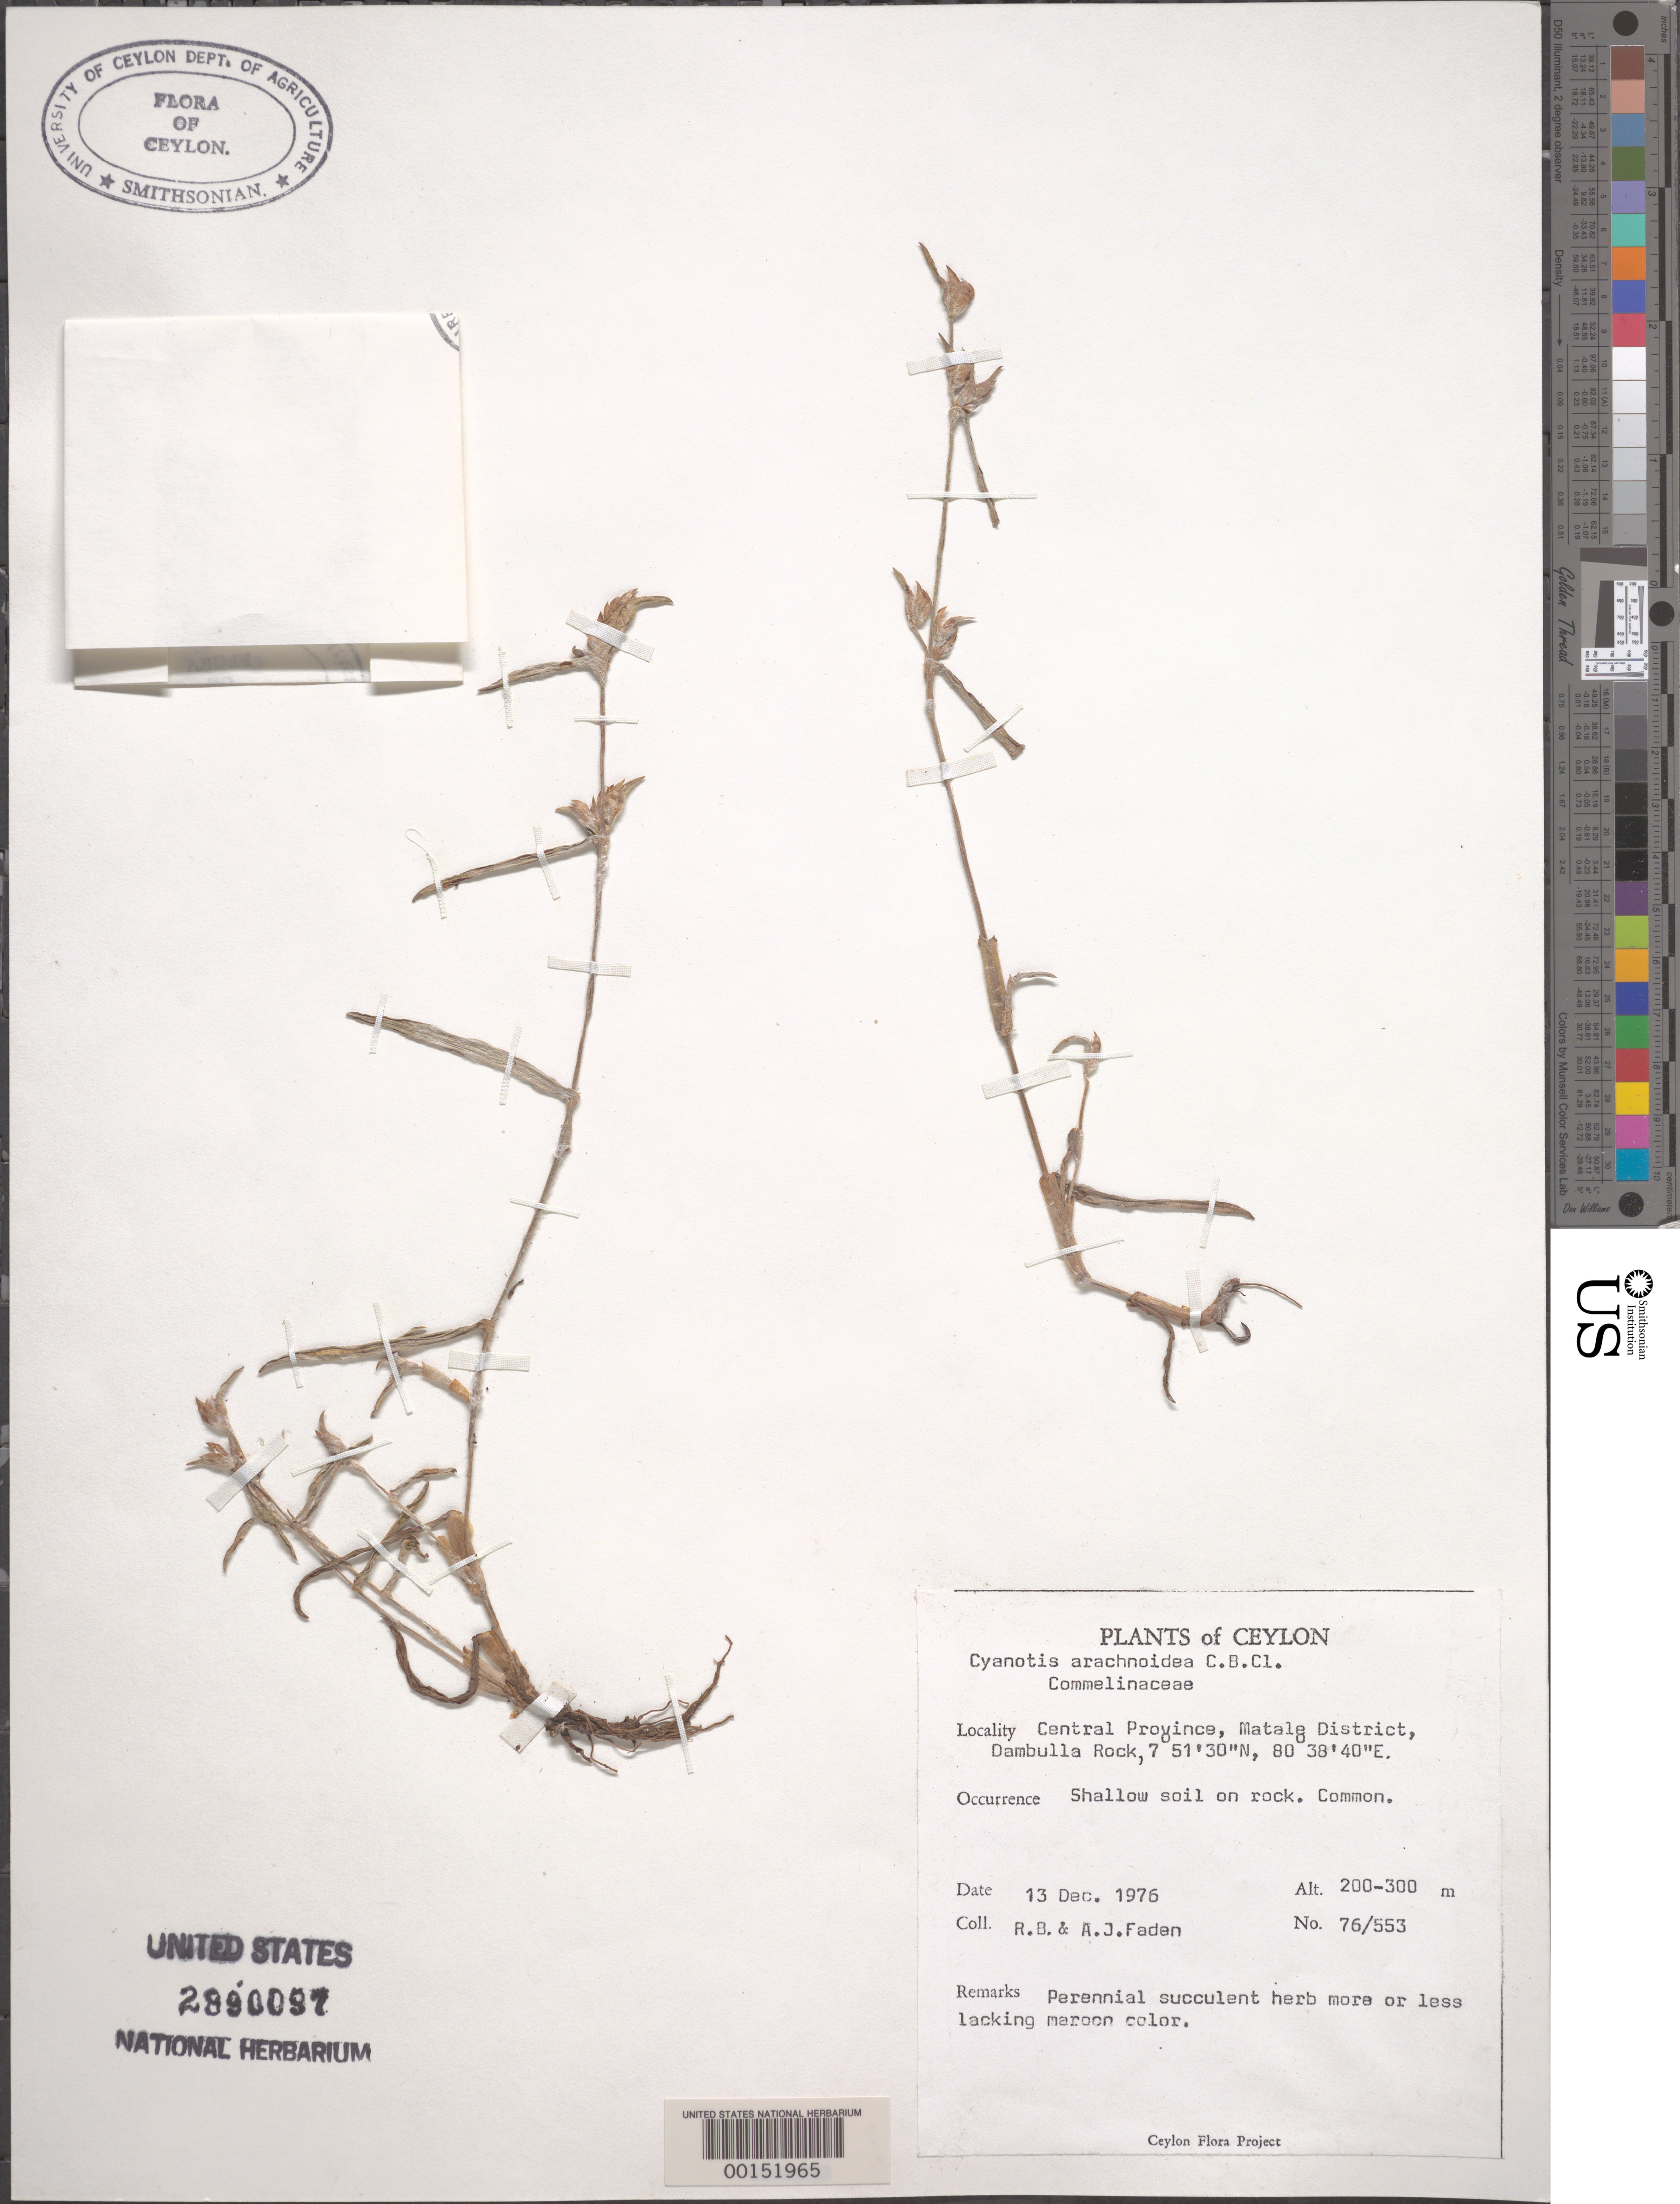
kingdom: Plantae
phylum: Tracheophyta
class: Liliopsida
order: Commelinales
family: Commelinaceae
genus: Cyanotis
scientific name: Cyanotis thwaitesii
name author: Hassk.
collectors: R. B. Faden & A. J. Faden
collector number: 76/553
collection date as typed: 13 Dec 1976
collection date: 1976-12-13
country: Sri Lanka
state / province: Central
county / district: Matale Dist.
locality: Dambulla rock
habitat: Shallow soil on rock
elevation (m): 200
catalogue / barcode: US 2890097